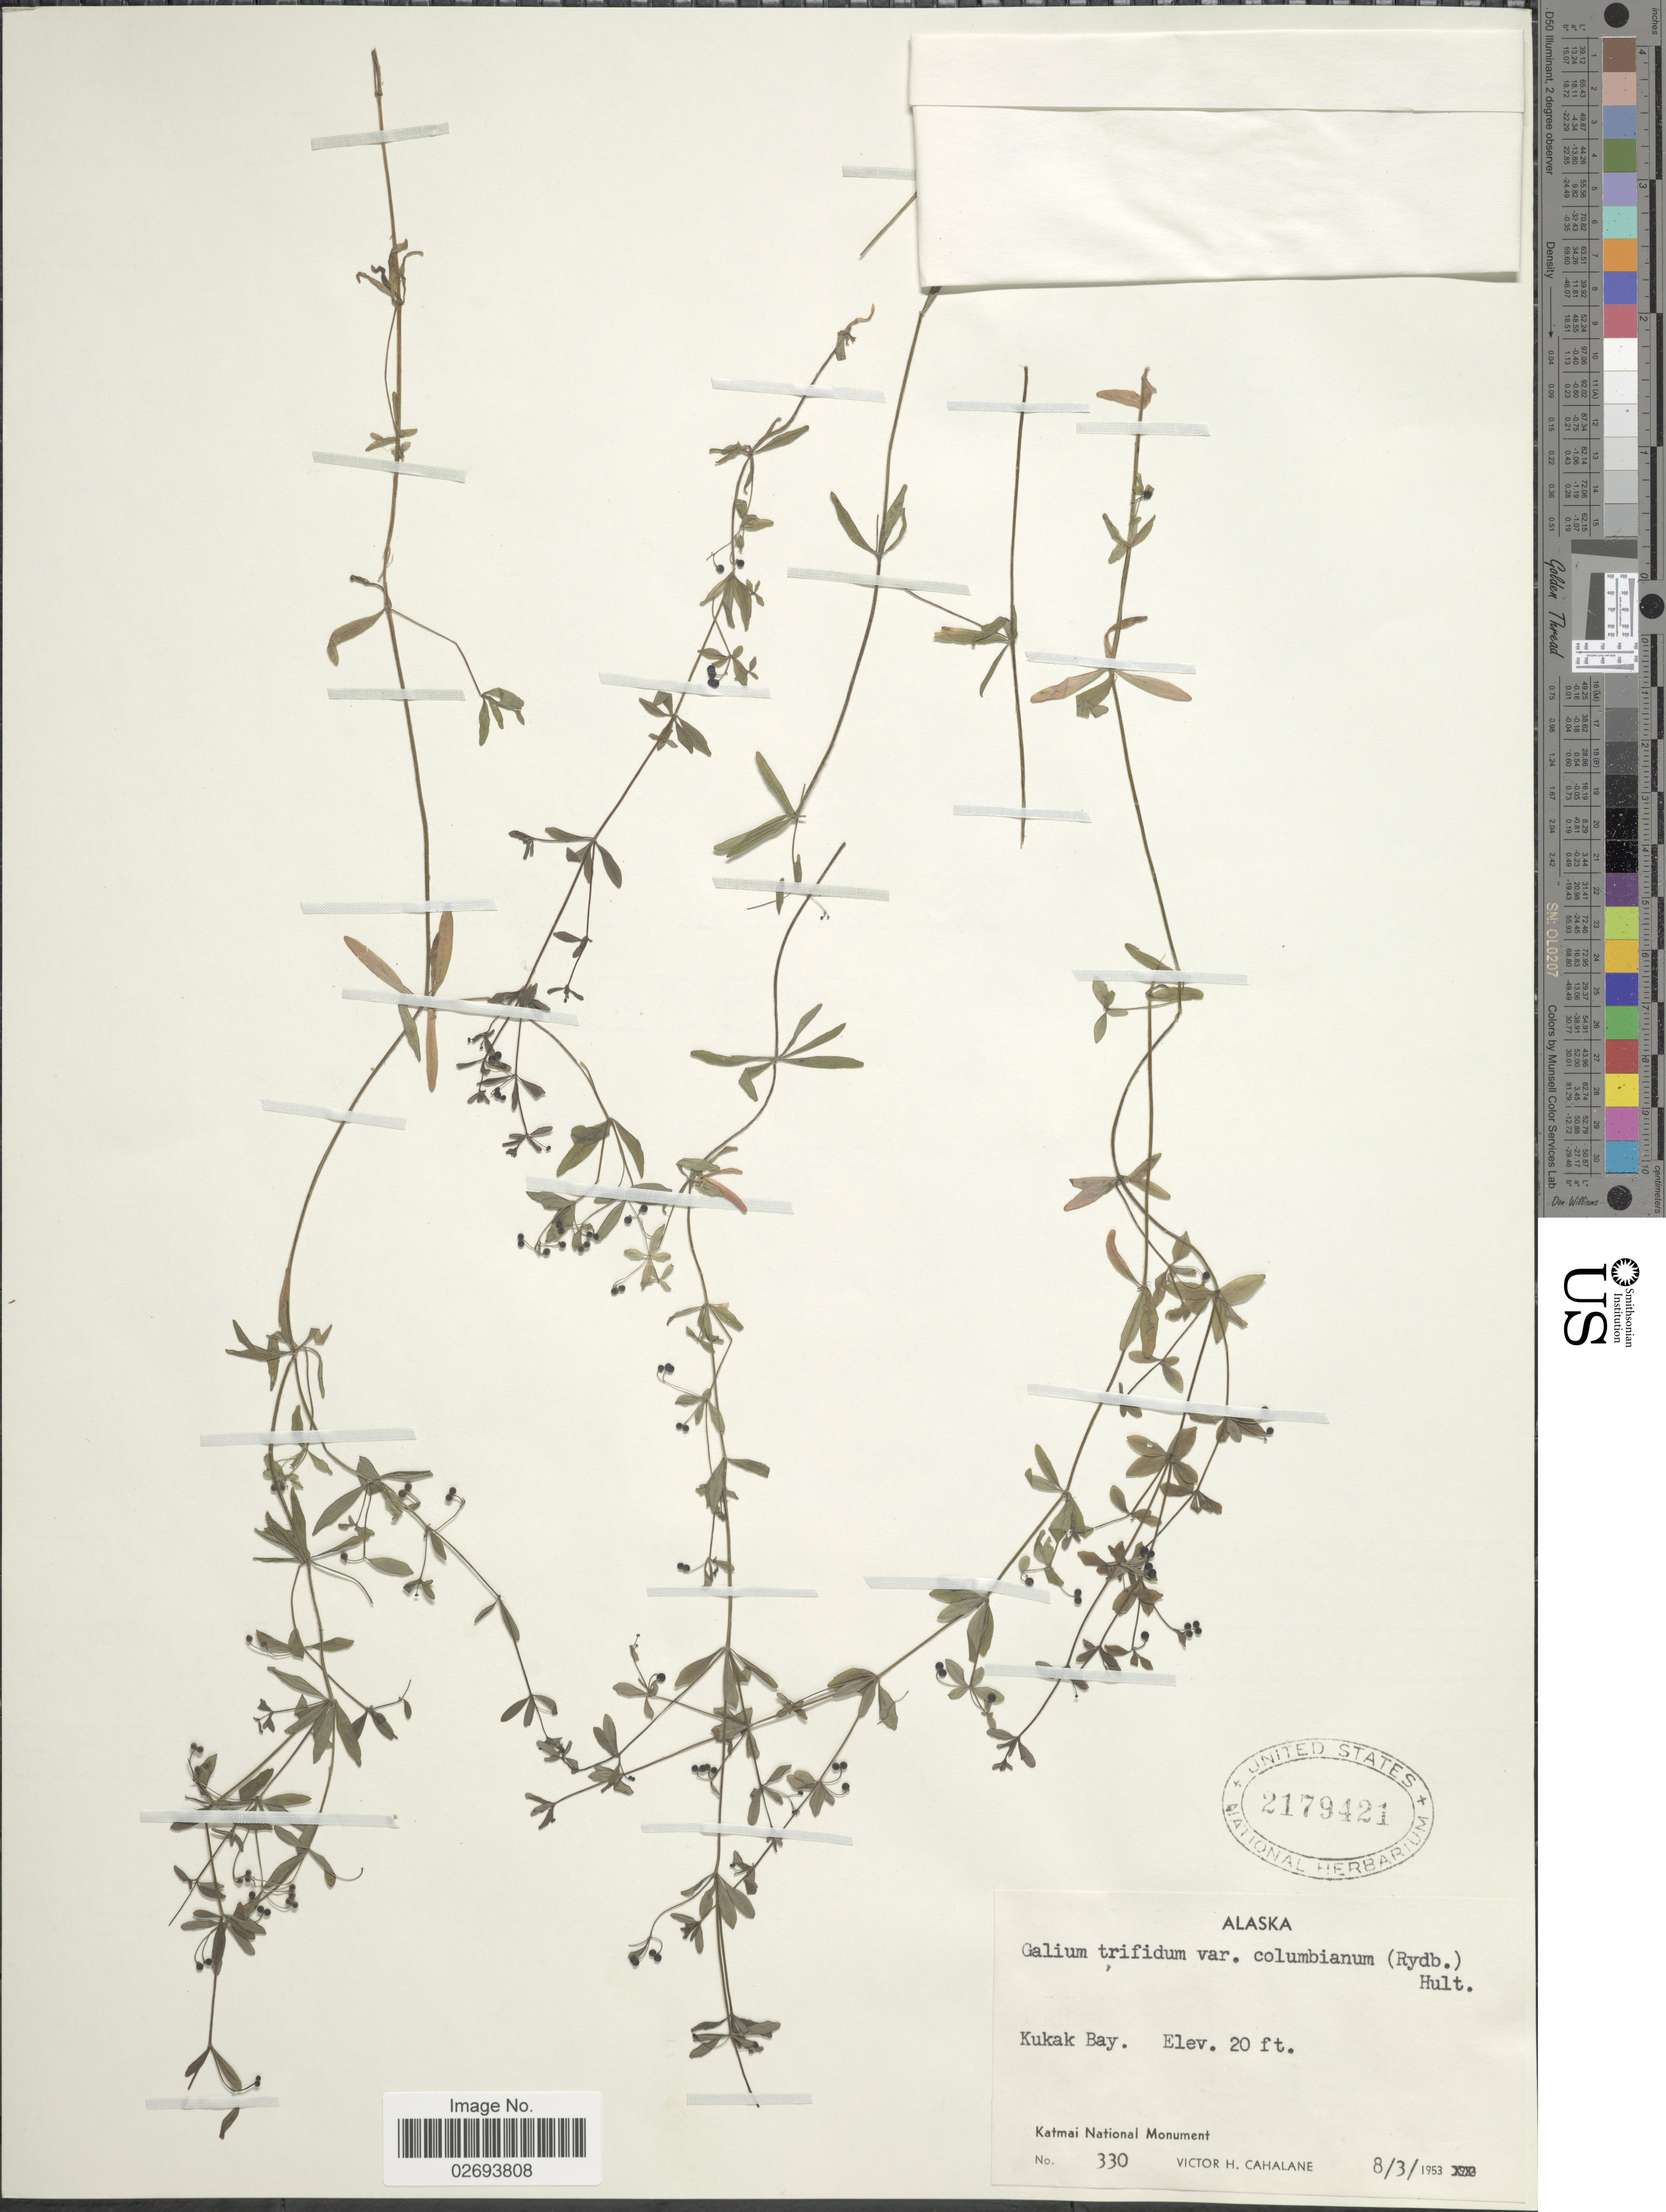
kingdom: Plantae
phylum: Tracheophyta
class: Magnoliopsida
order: Gentianales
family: Rubiaceae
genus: Galium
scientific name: Galium trifidum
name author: L.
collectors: V. Cahalane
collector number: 330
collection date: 1953-01-03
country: United States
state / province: Alaska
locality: Kukak Bay, Katmai National Monument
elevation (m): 6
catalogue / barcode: US 2179421